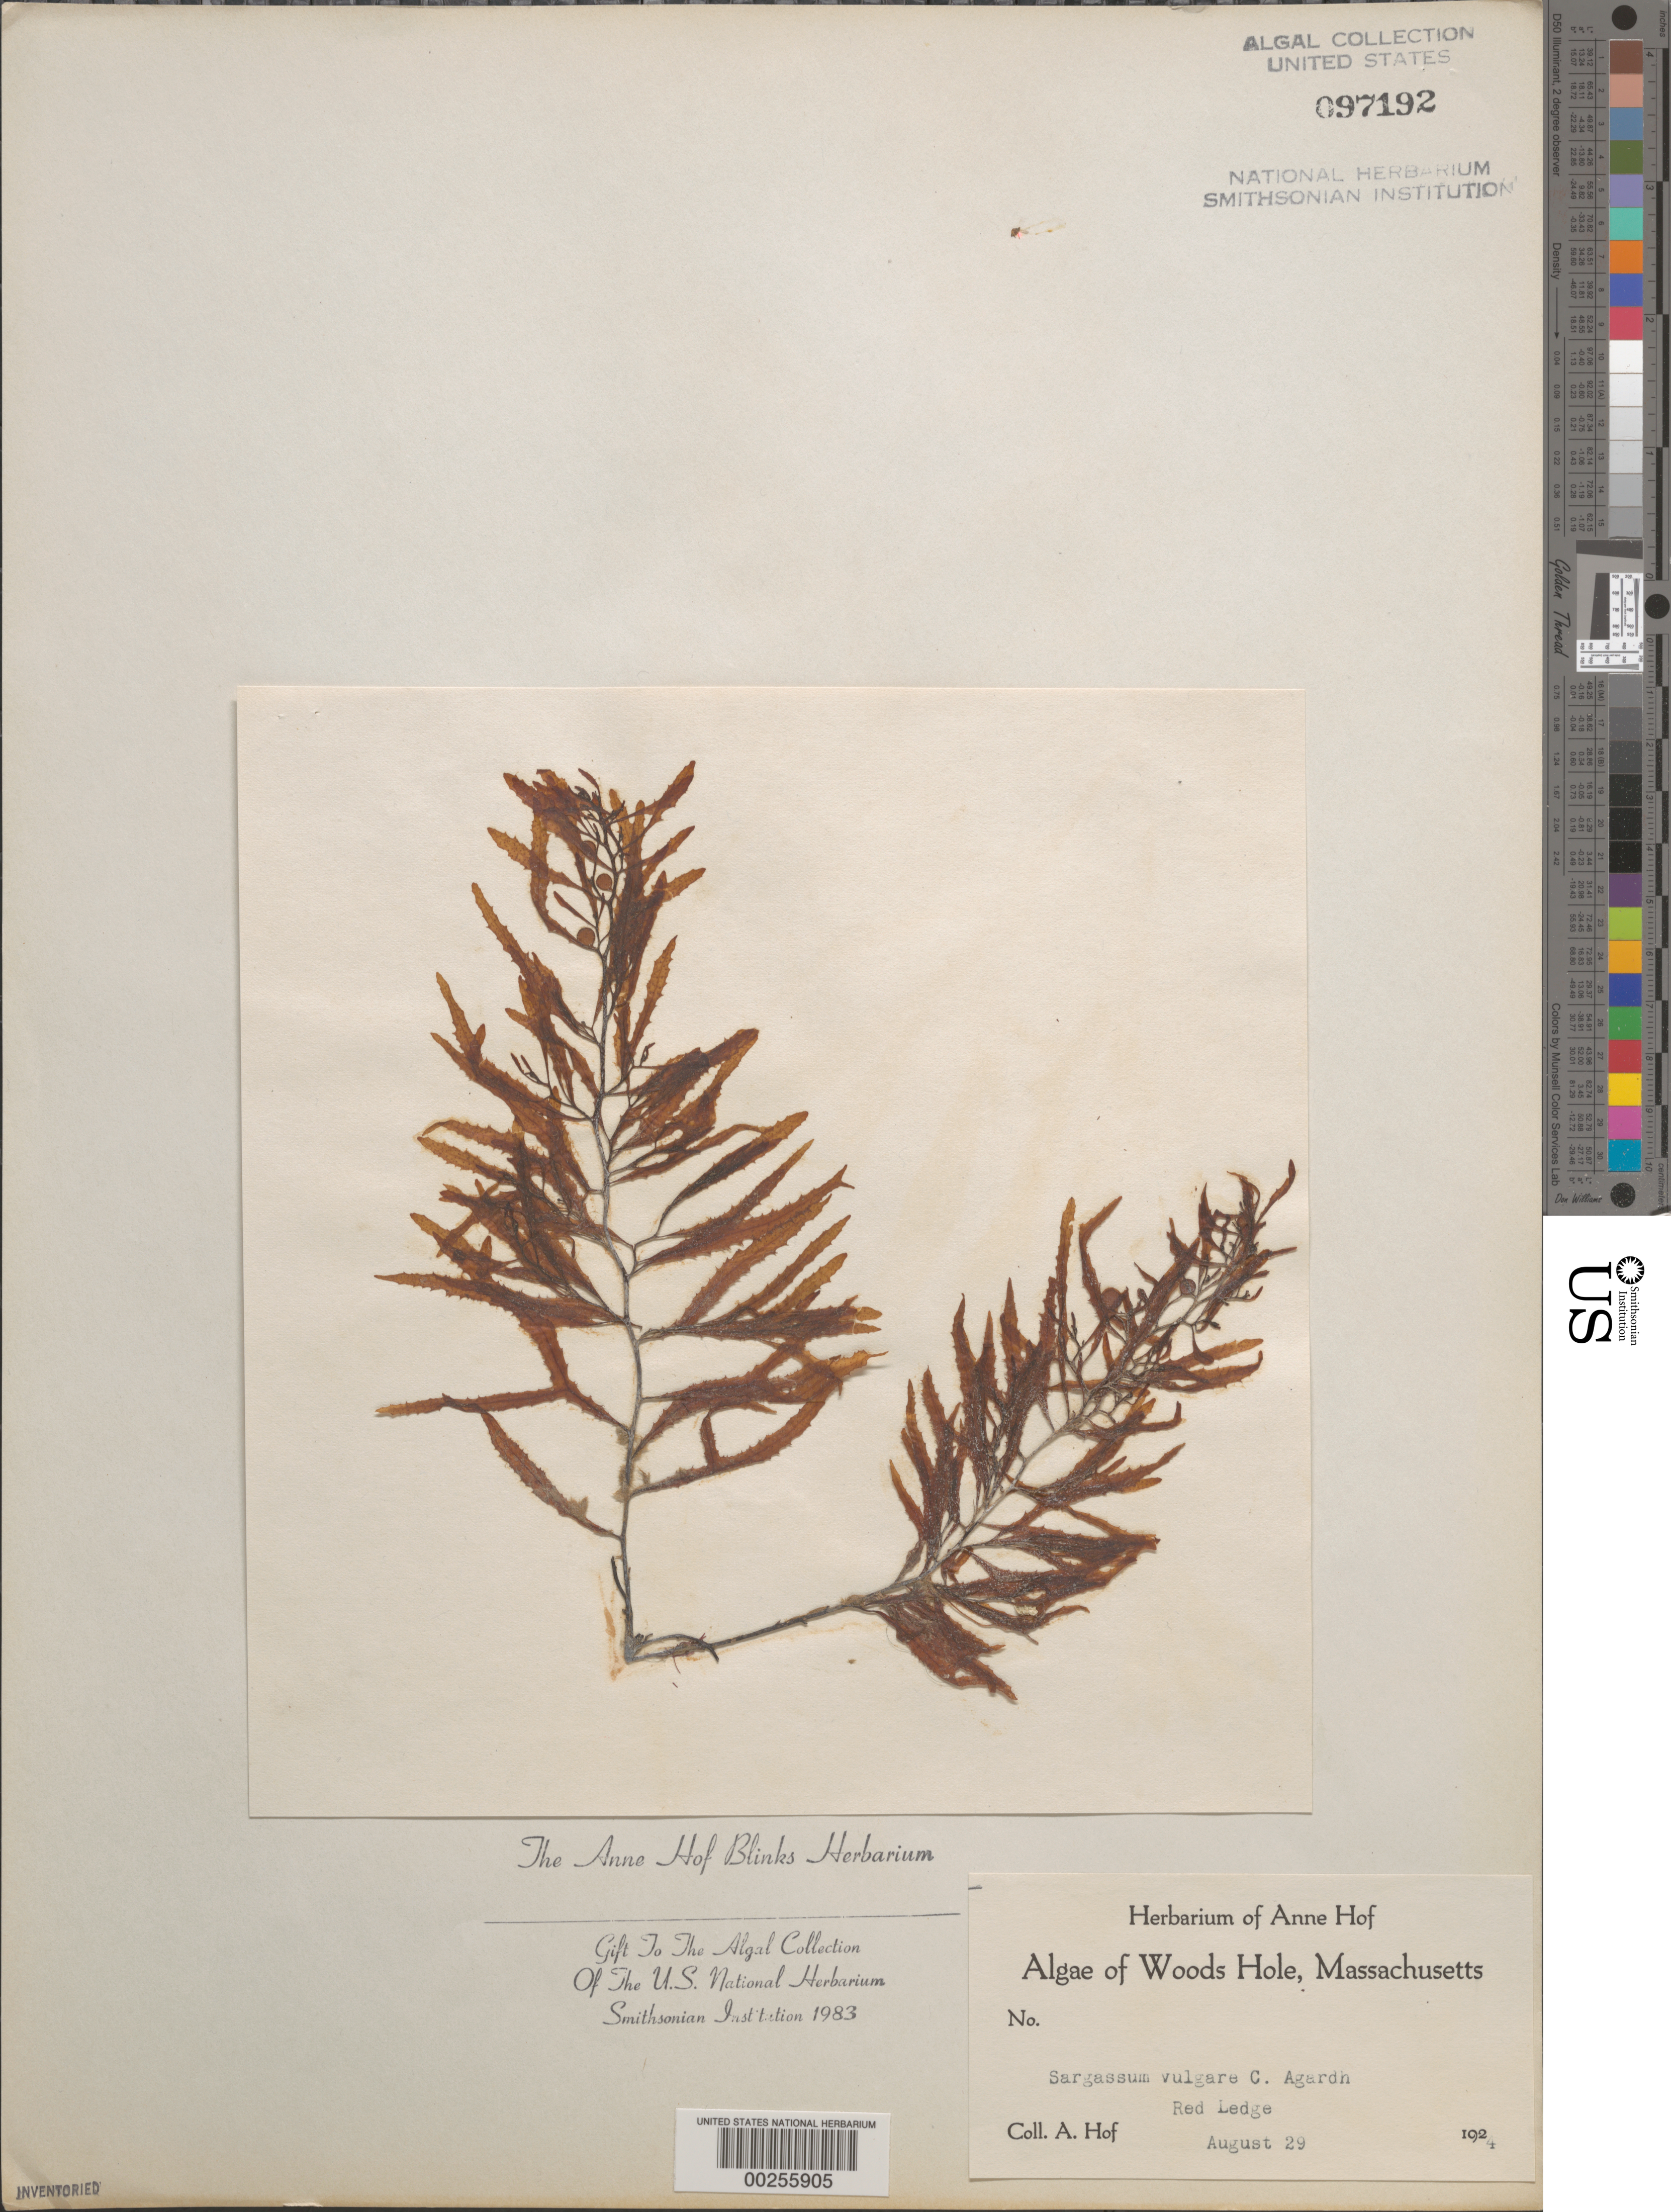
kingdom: Chromista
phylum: Ochrophyta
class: Phaeophyceae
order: Fucales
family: Sargassaceae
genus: Sargassum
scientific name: Sargassum vulgare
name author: C. Agardh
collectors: A. Blinks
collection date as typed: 29 Aug 1924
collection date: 1924-08-29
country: United States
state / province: Massachusetts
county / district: Barnstable County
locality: Red Ledge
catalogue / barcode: US 97192